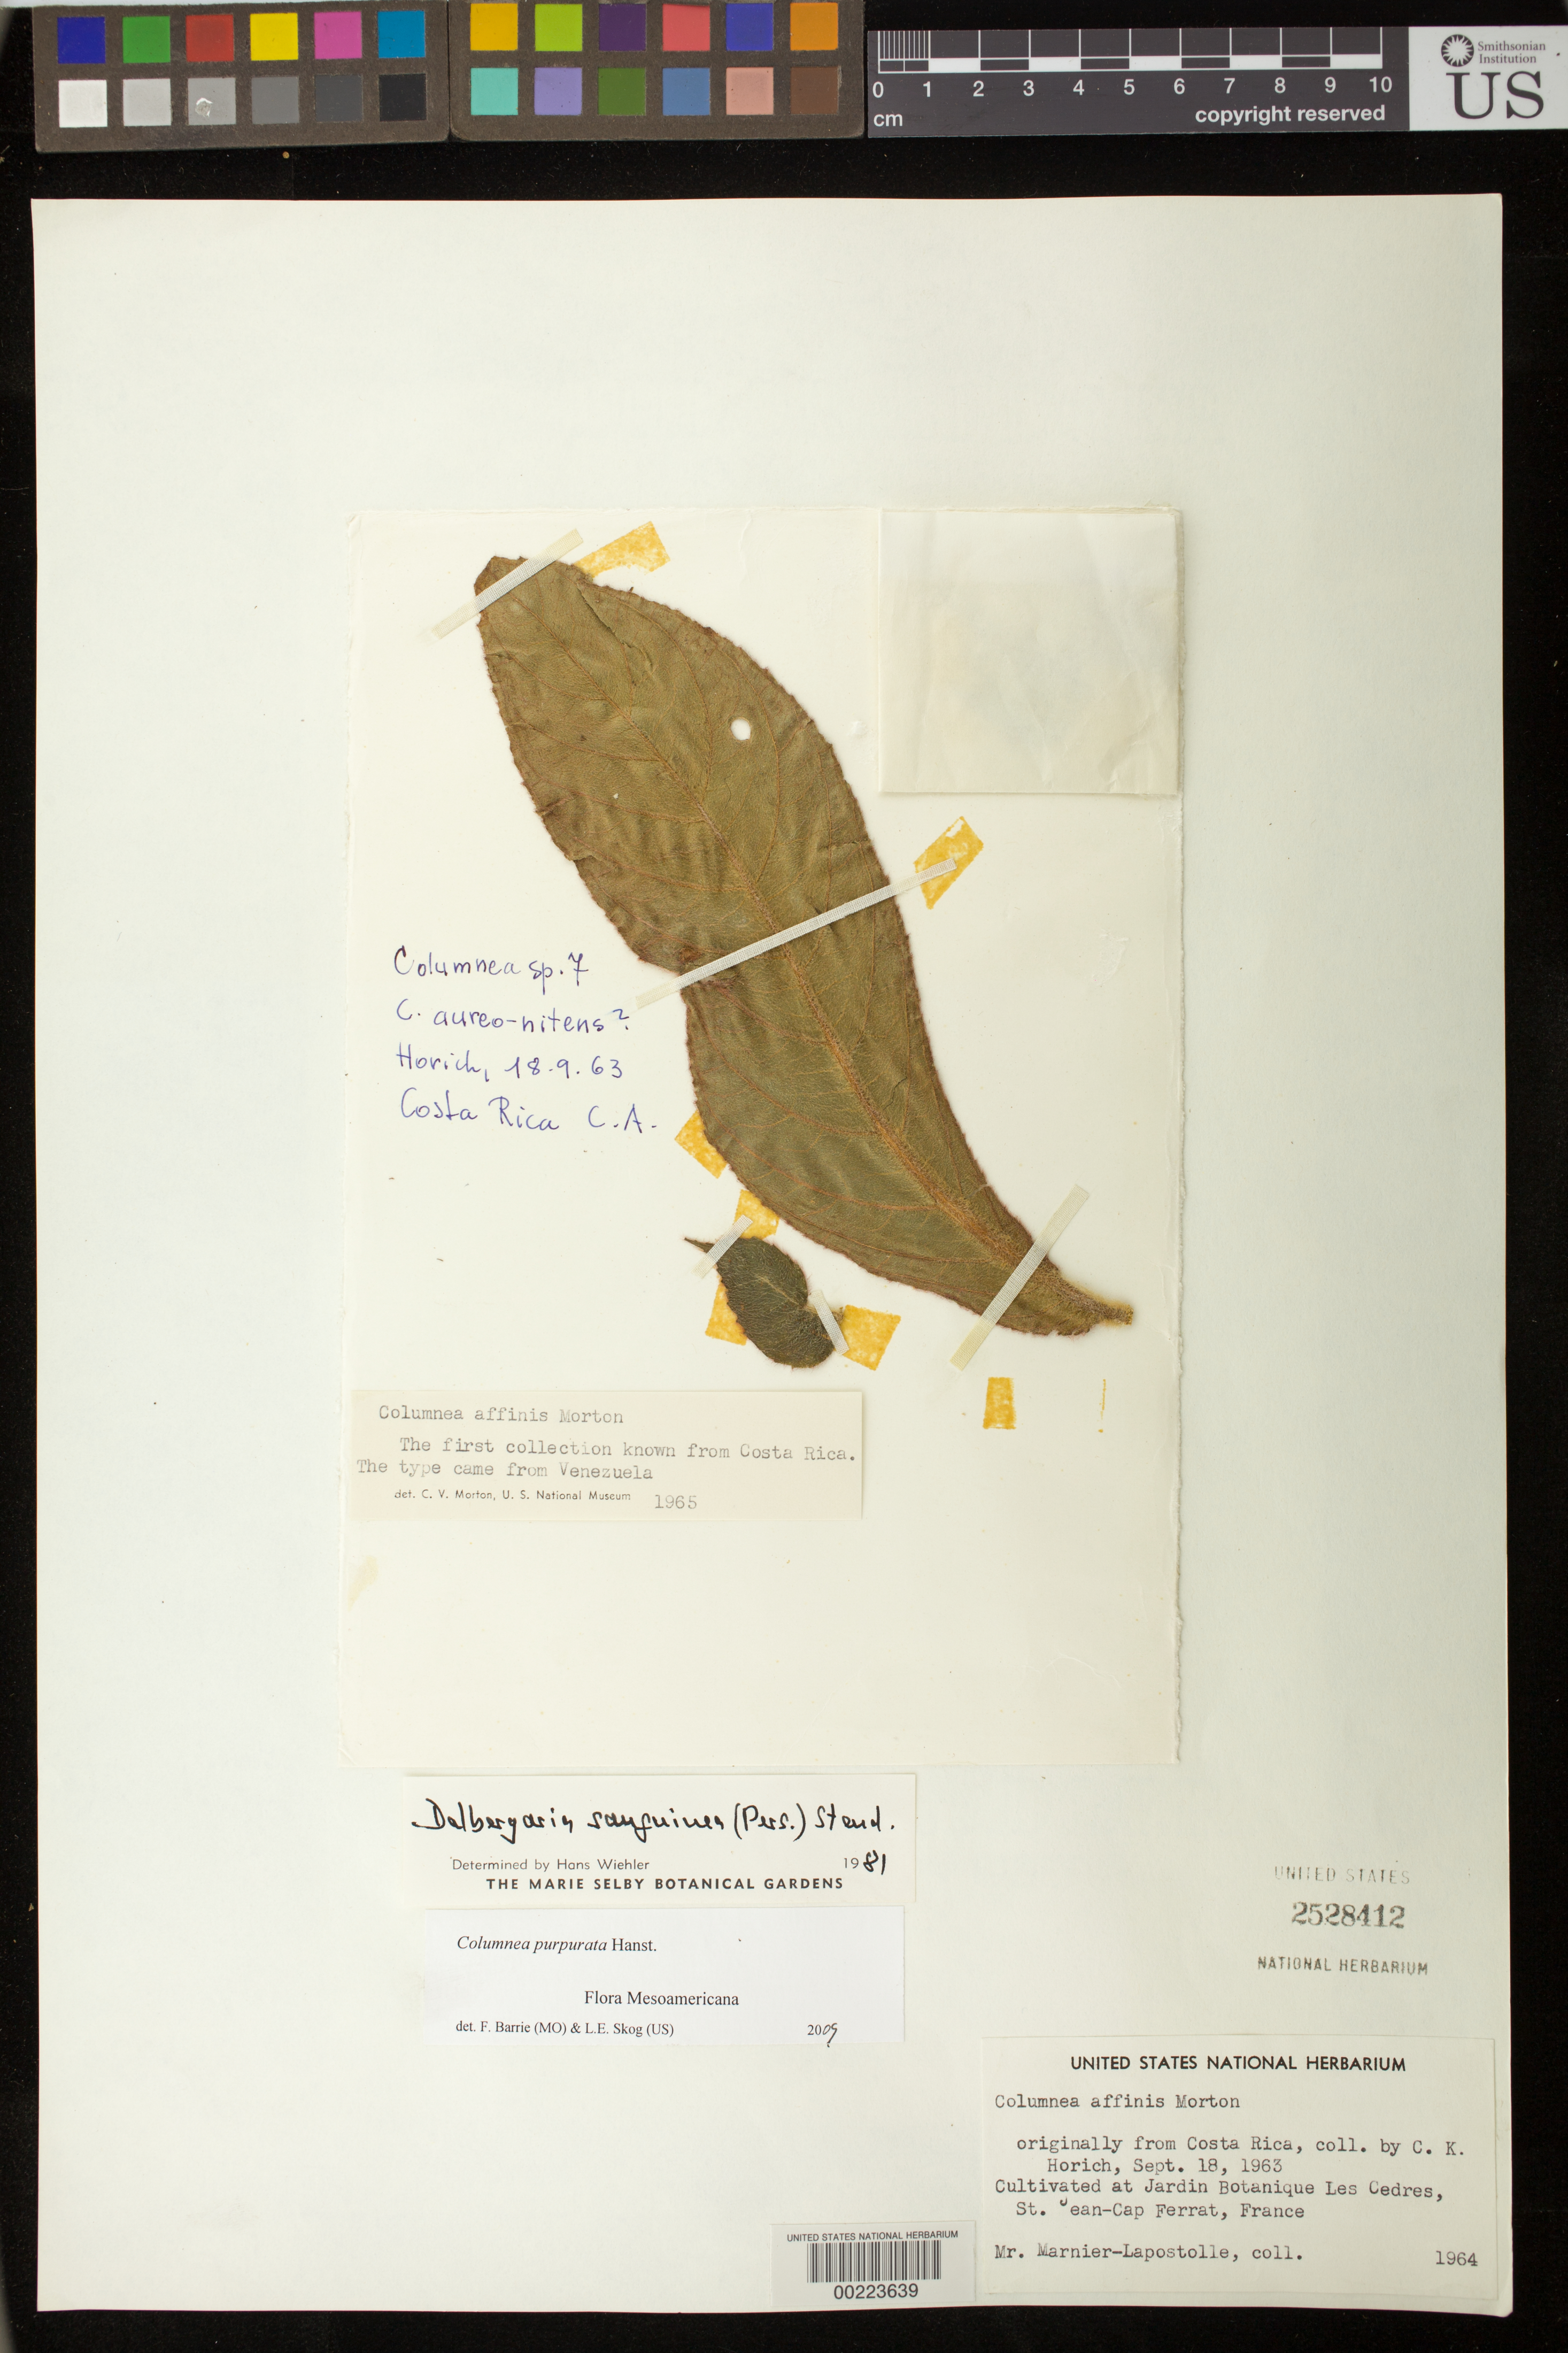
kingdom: Plantae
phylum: Tracheophyta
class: Magnoliopsida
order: Lamiales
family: Gesneriaceae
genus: Columnea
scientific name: Columnea purpurata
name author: Hanst.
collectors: J. Marnier-Lapostolle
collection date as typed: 1964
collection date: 1964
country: Costa Rica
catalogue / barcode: US 2528412